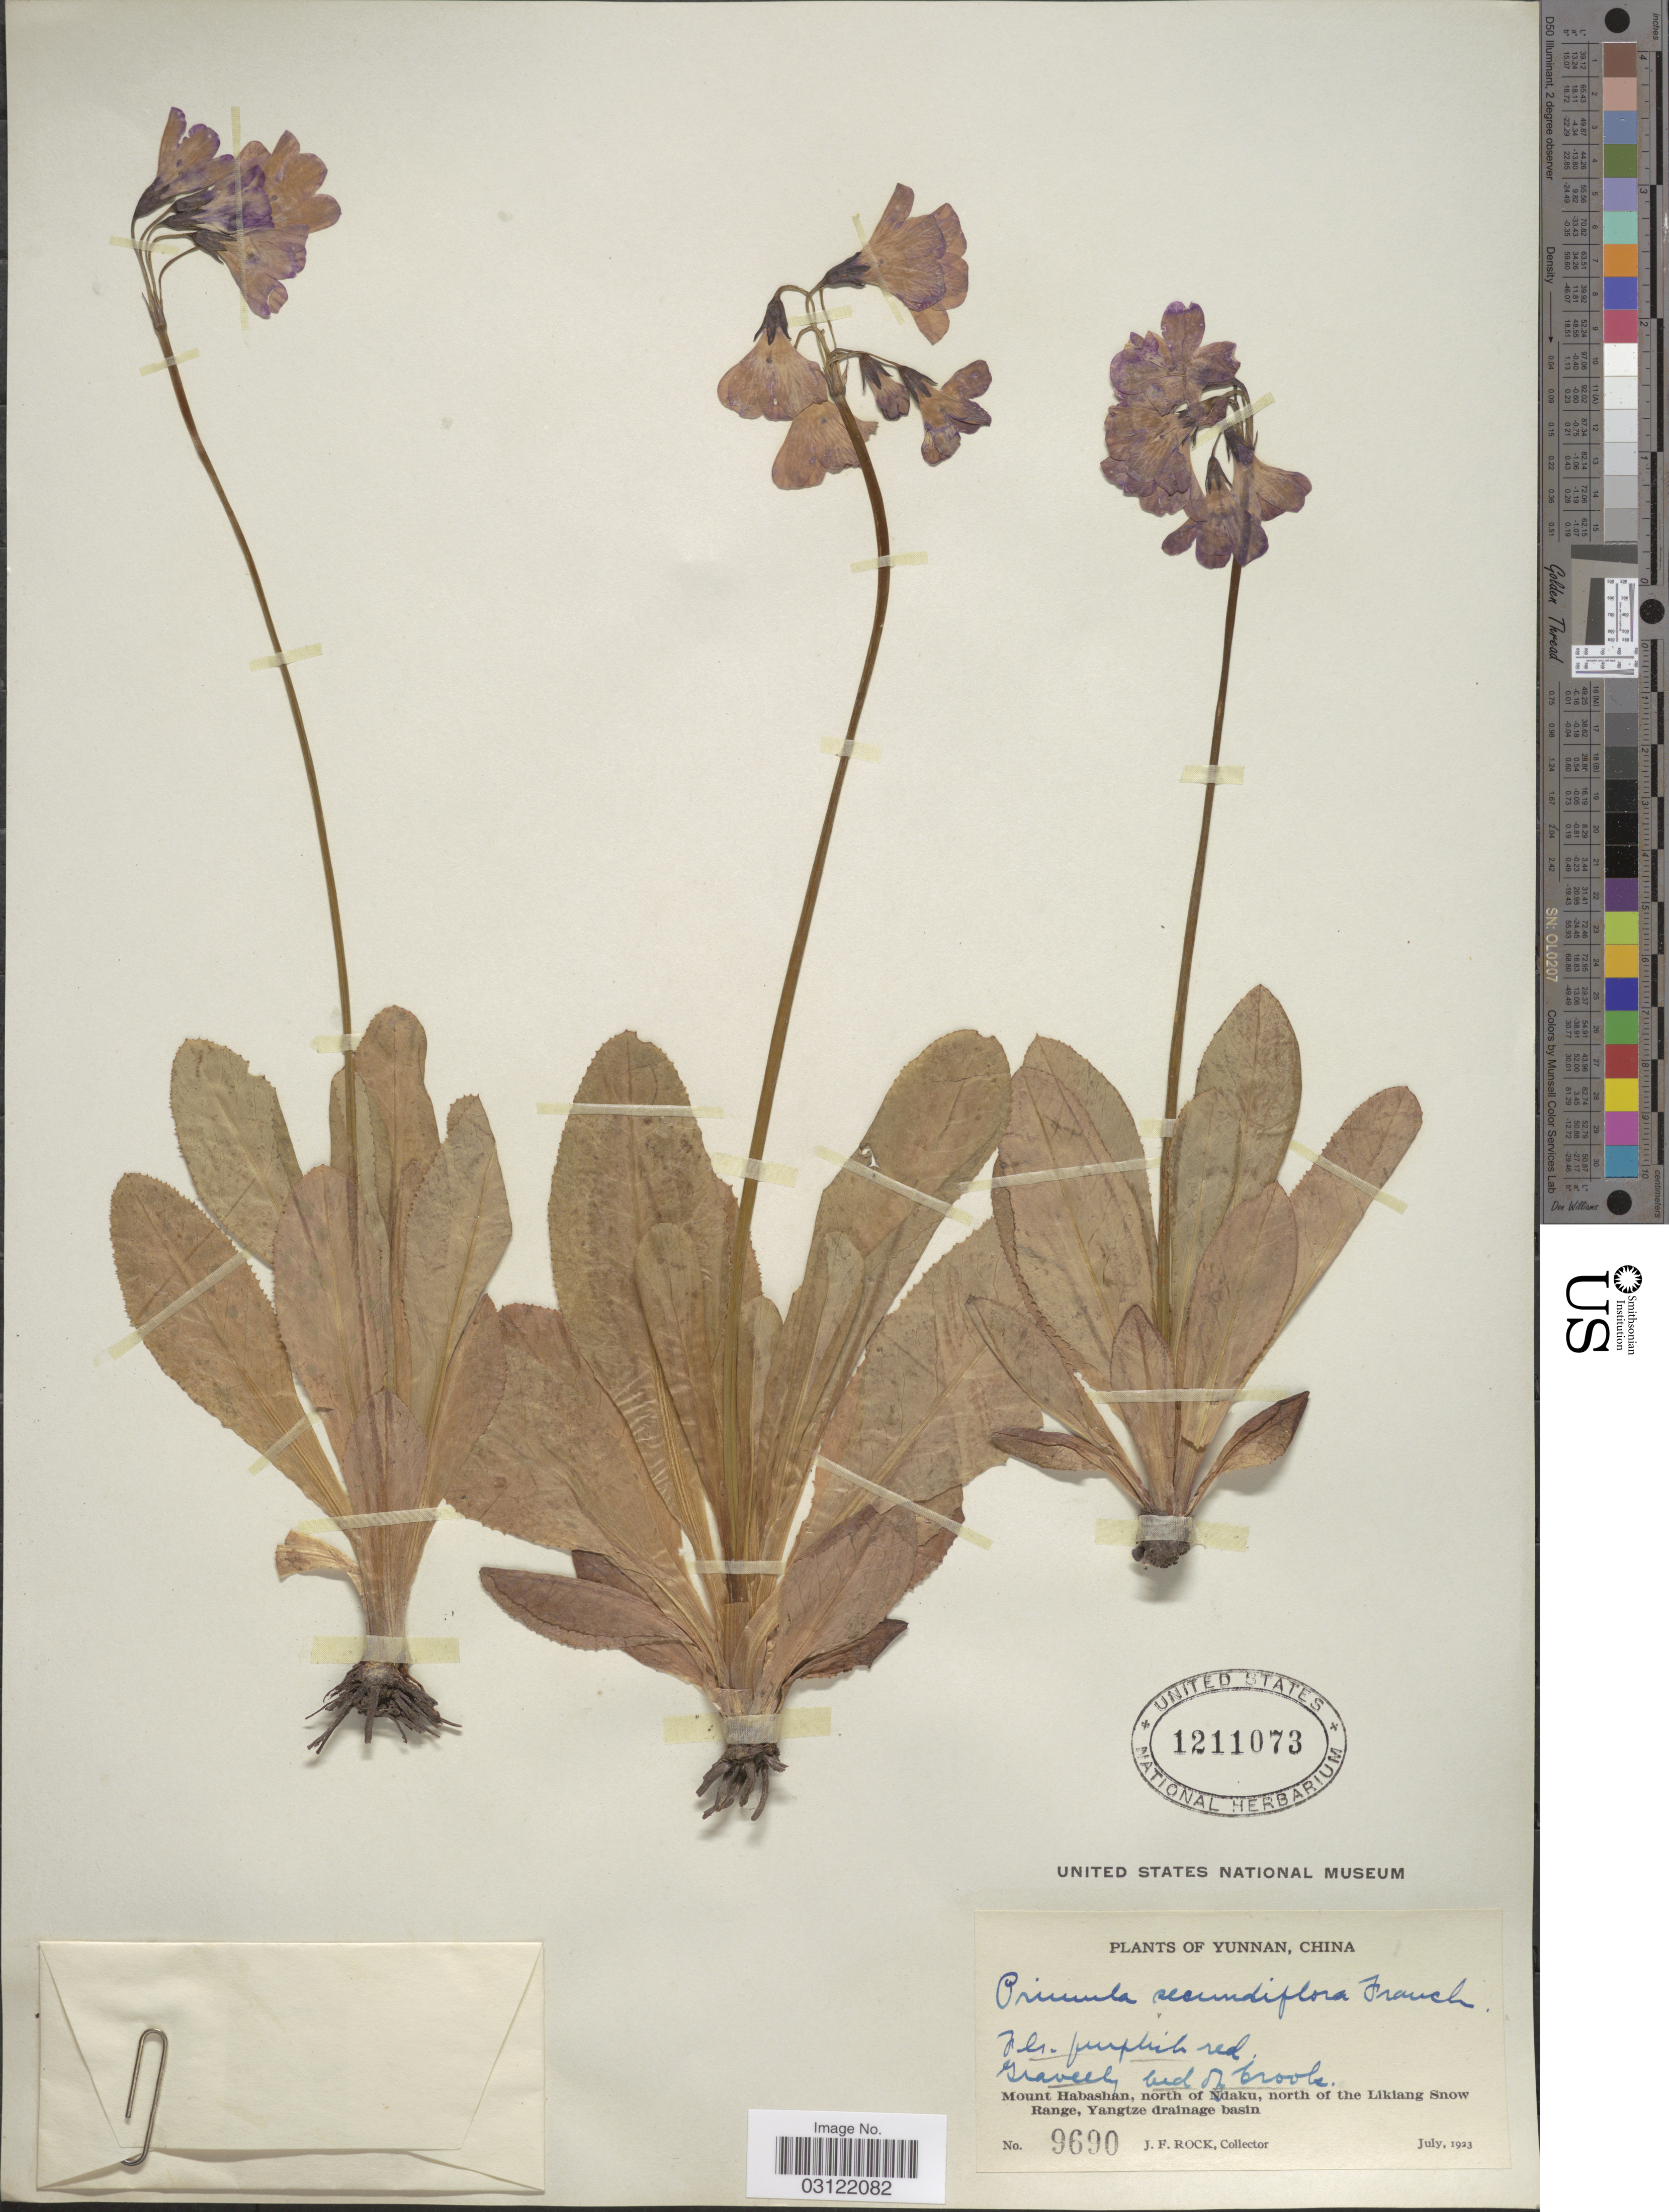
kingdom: Plantae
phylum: Tracheophyta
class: Magnoliopsida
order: Ericales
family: Primulaceae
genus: Primula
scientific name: Primula secundiflora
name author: Franch.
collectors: J. Rock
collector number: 9690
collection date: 1923-07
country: China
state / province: Yunnan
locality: Mount Habashan, north of Ndaku, north of the Likiang Snow Range, Yangtze drainage basin.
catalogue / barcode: US 1211073